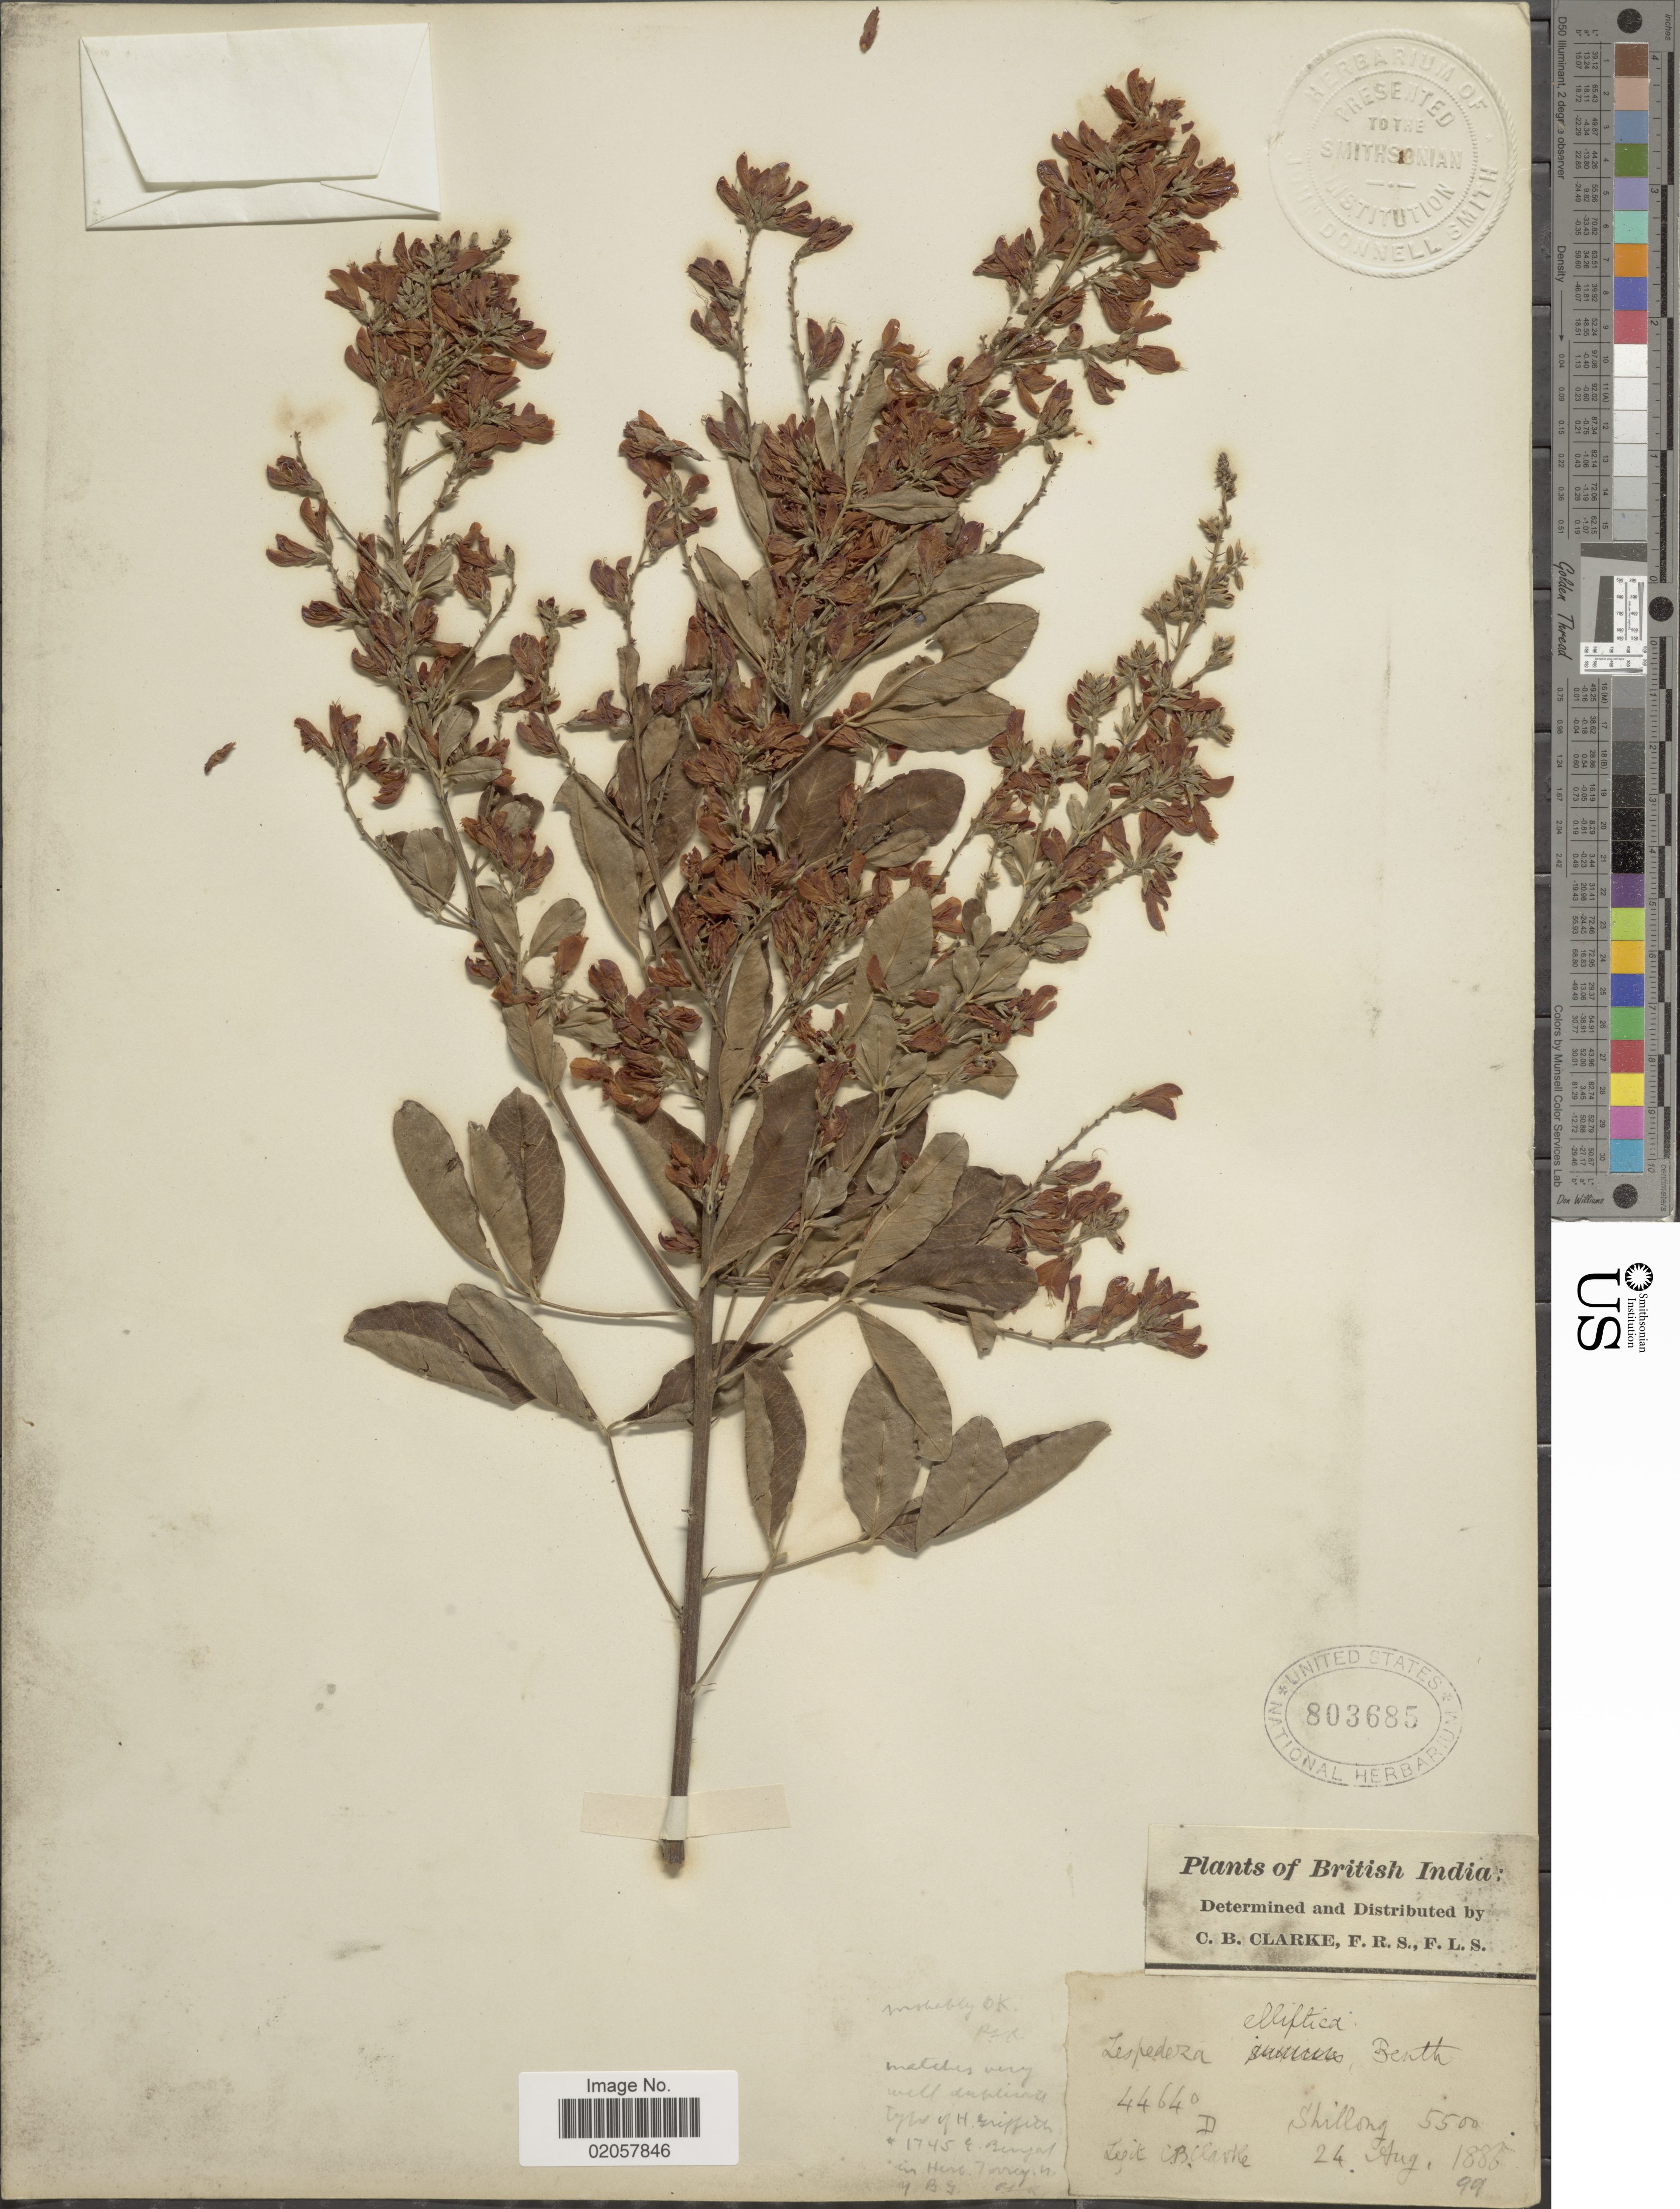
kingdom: Plantae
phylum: Tracheophyta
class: Magnoliopsida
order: Fabales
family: Fabaceae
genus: Lespedeza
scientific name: Lespedeza elliptica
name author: Benth. ex Maxim.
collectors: C. B. Clarke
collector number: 44640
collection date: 1886-08-24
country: India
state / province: Meghalaya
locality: British India, Shillong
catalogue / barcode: US 803685